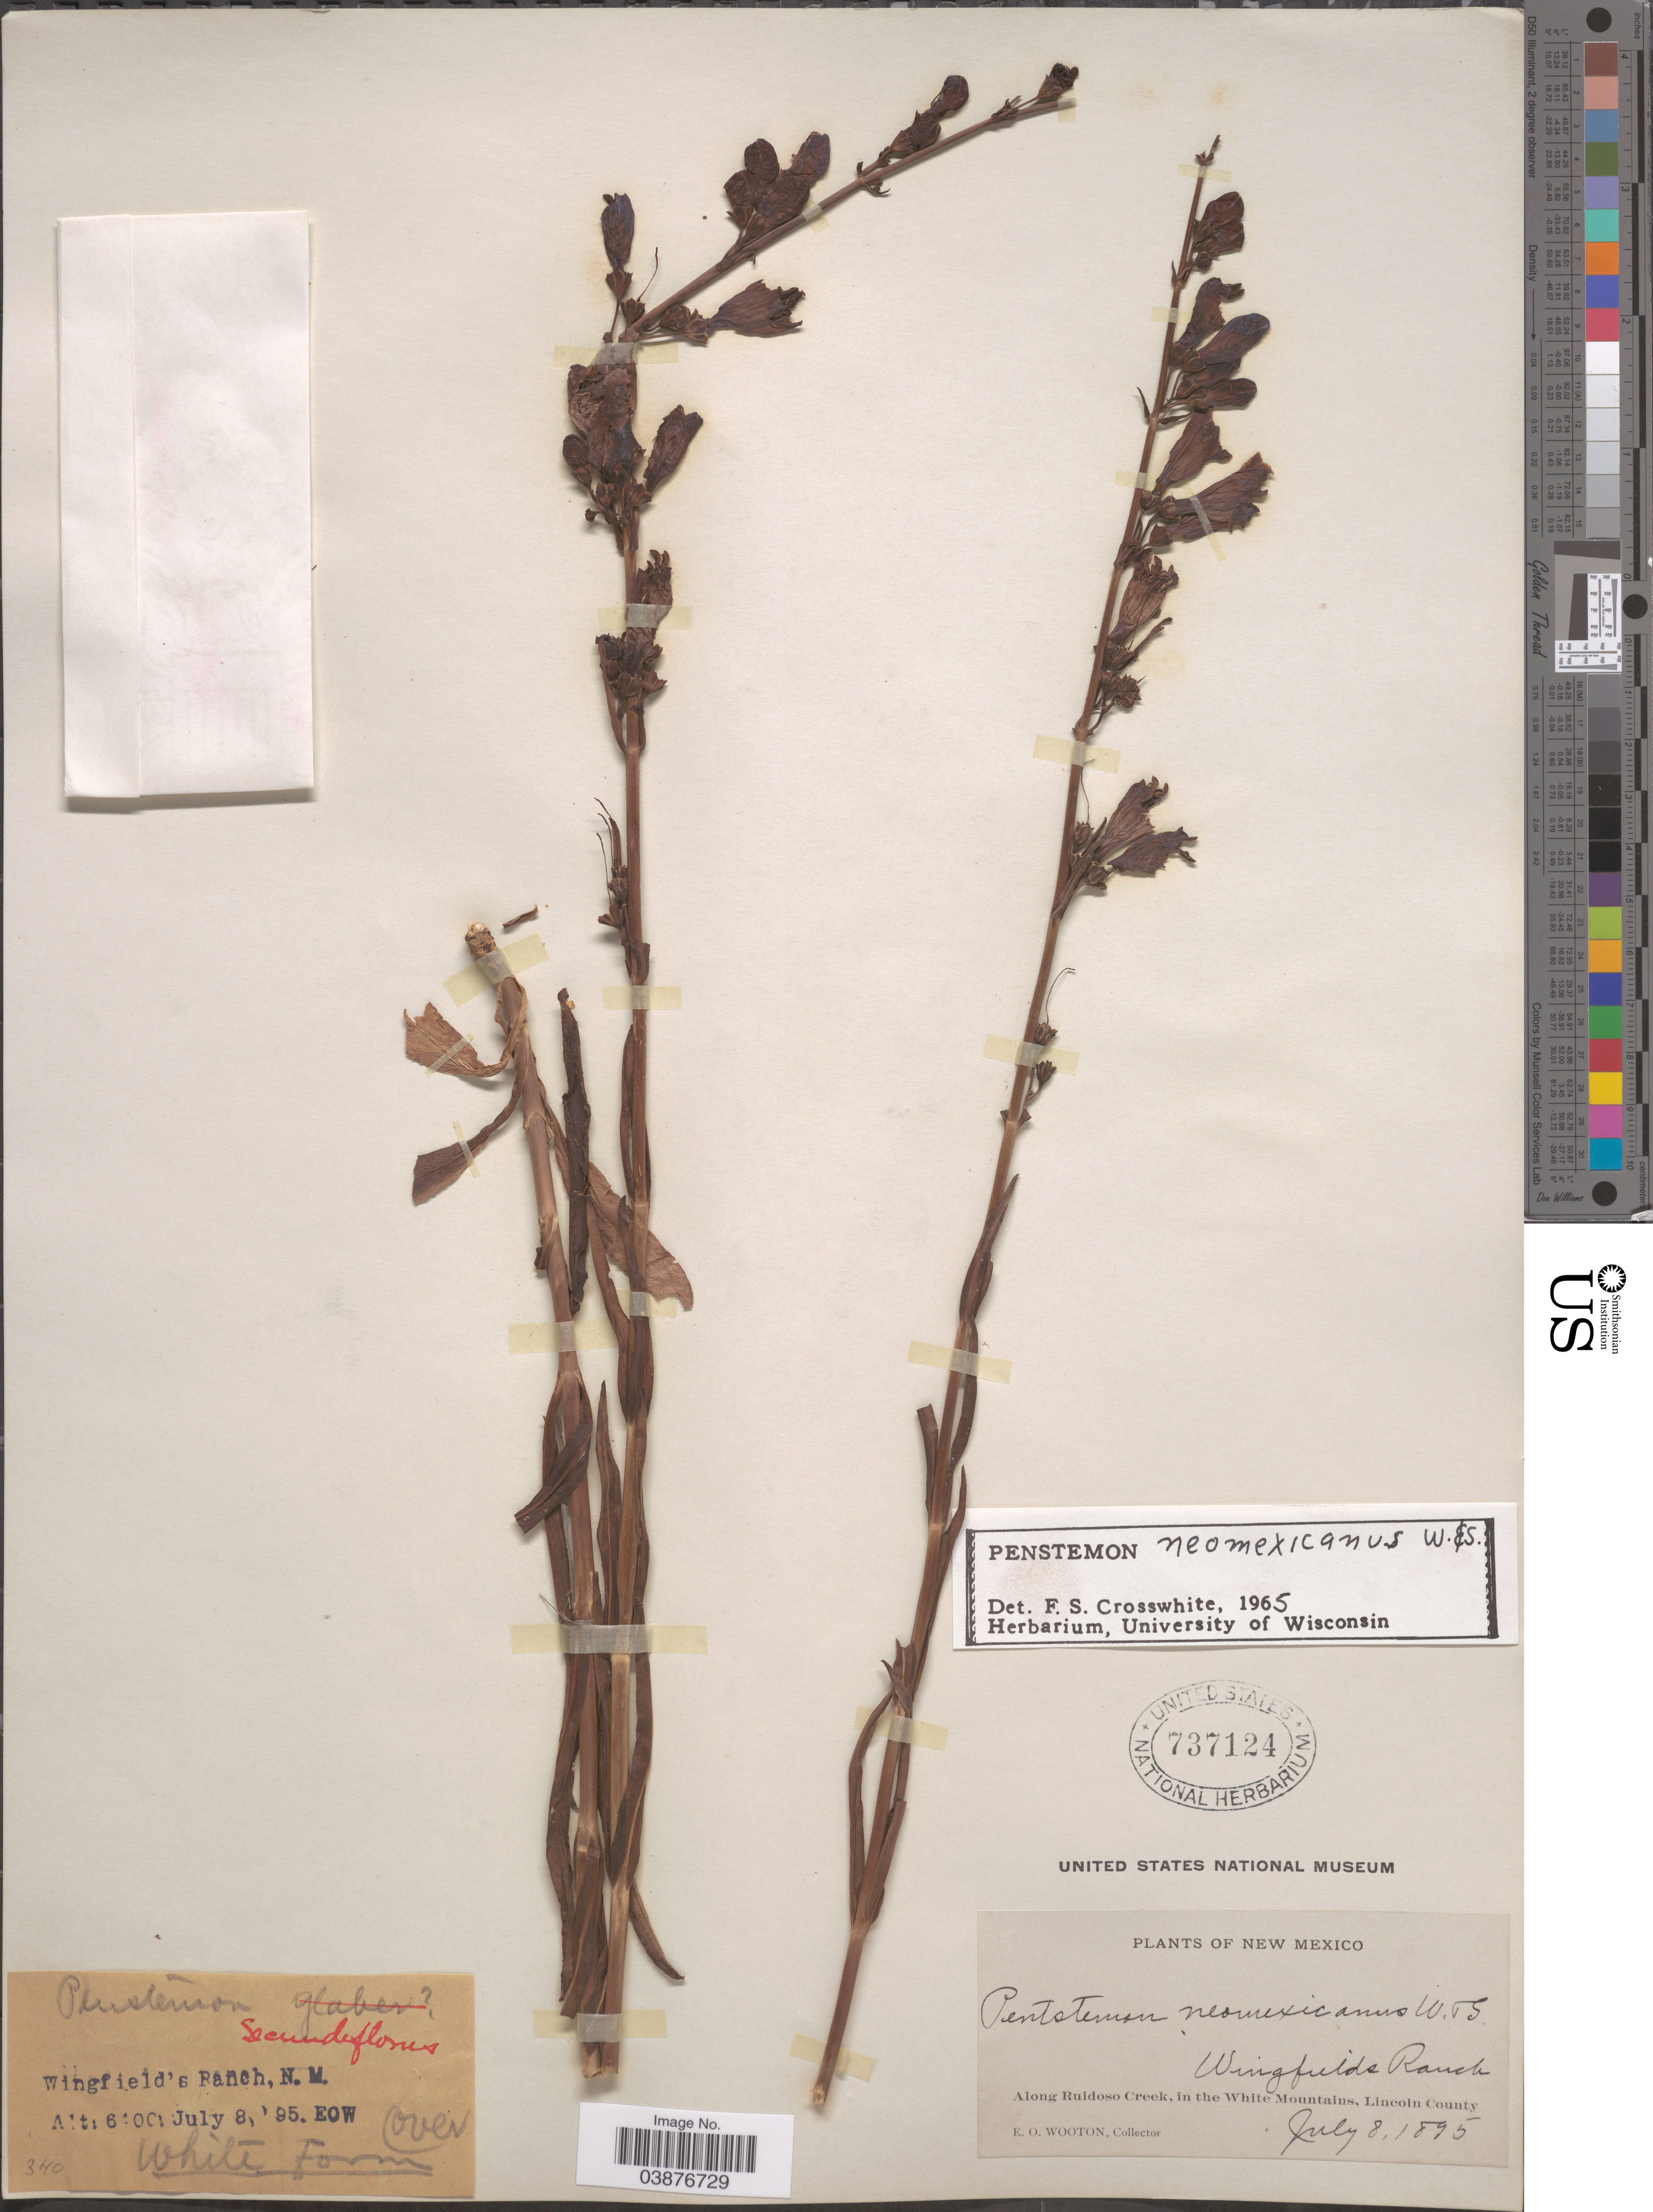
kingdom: Plantae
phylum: Tracheophyta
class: Magnoliopsida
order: Lamiales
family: Plantaginaceae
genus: Penstemon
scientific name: Penstemon neomexicanus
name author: Wooton & Standl.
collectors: E. O. Wooton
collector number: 340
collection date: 1895-07-08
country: United States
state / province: New Mexico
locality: Wingfield's Ranch. Along Ruidoso Creek, in the White Mountains, Lincoln County.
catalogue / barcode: US 737124